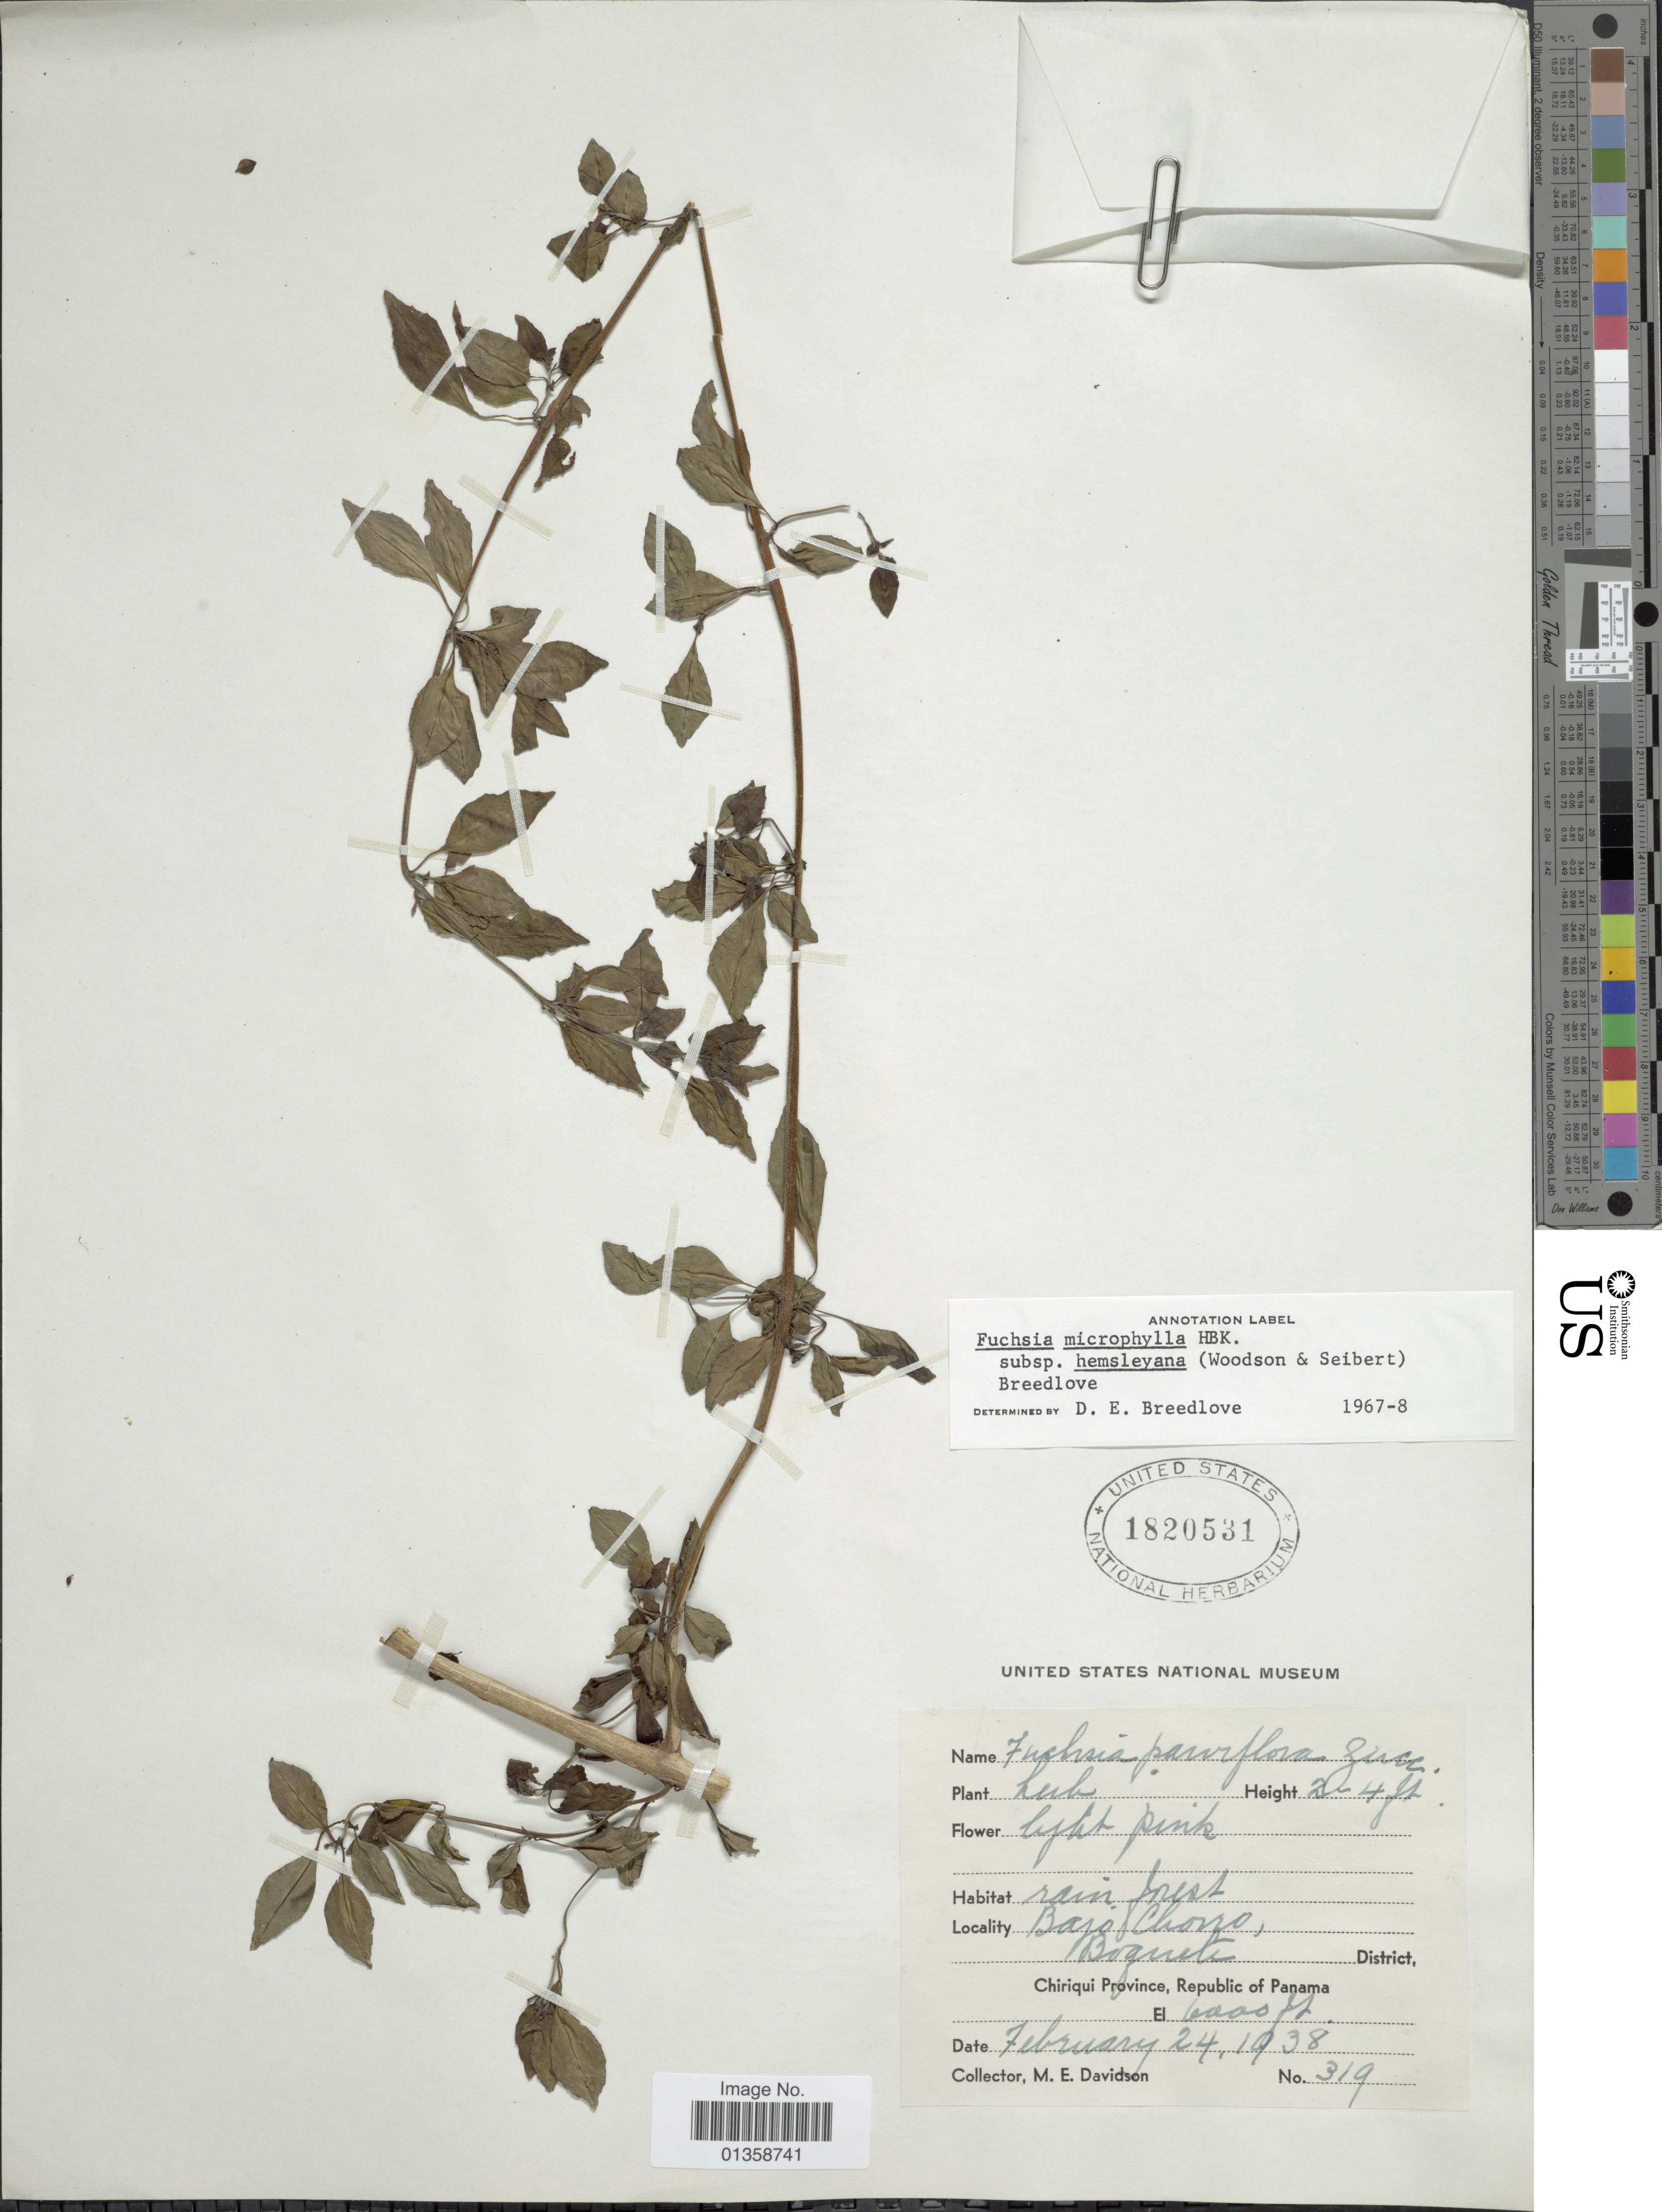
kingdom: Plantae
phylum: Tracheophyta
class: Magnoliopsida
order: Myrtales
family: Onagraceae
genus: Fuchsia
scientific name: Fuchsia microphylla subsp. hemsleyana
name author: (Woodson & Seibert) Breedlove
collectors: M. E. Davidson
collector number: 319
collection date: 1938-02-24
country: Panama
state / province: Chiriqui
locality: Bajo Chorro, Boquet District, Republic of Panama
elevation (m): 1829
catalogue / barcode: US 1820531